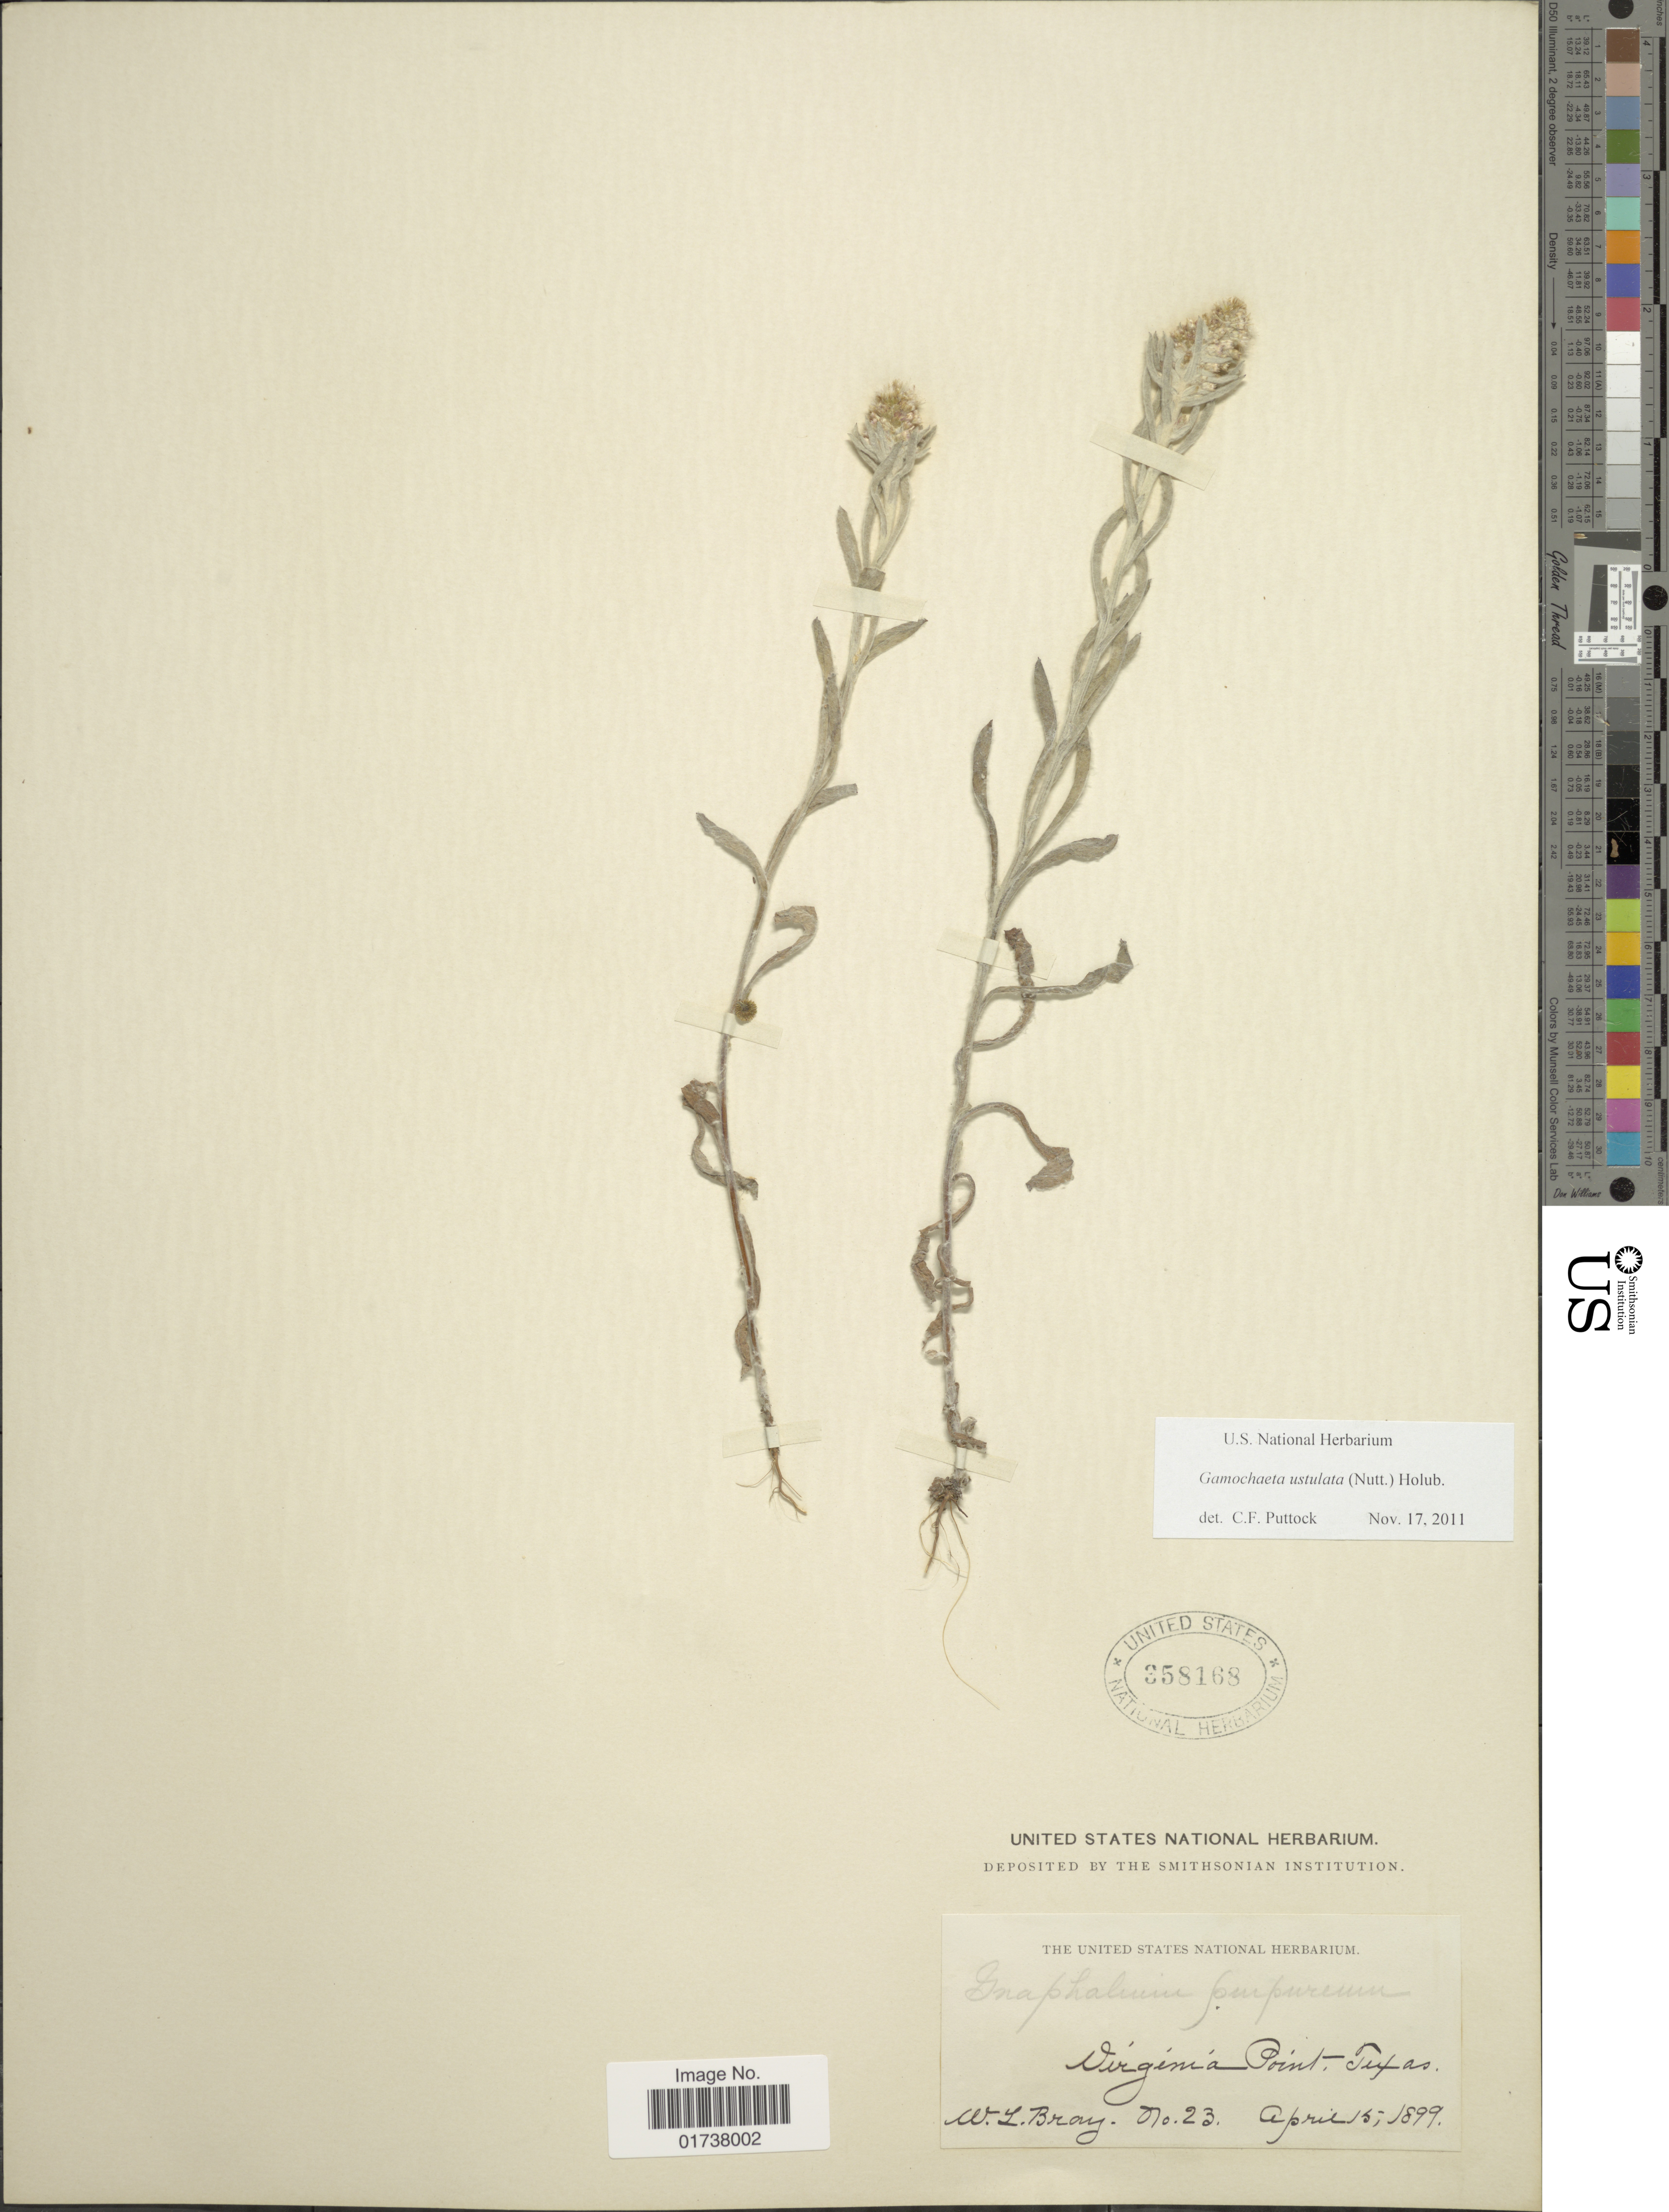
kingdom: Plantae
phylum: Tracheophyta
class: Magnoliopsida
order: Asterales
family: Asteraceae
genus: Gamochaeta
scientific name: Gamochaeta purpurea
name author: (L.) Cabrera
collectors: W. L. Bray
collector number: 23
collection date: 1899-04-15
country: United States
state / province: Texas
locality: Virginia Point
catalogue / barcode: US 358168